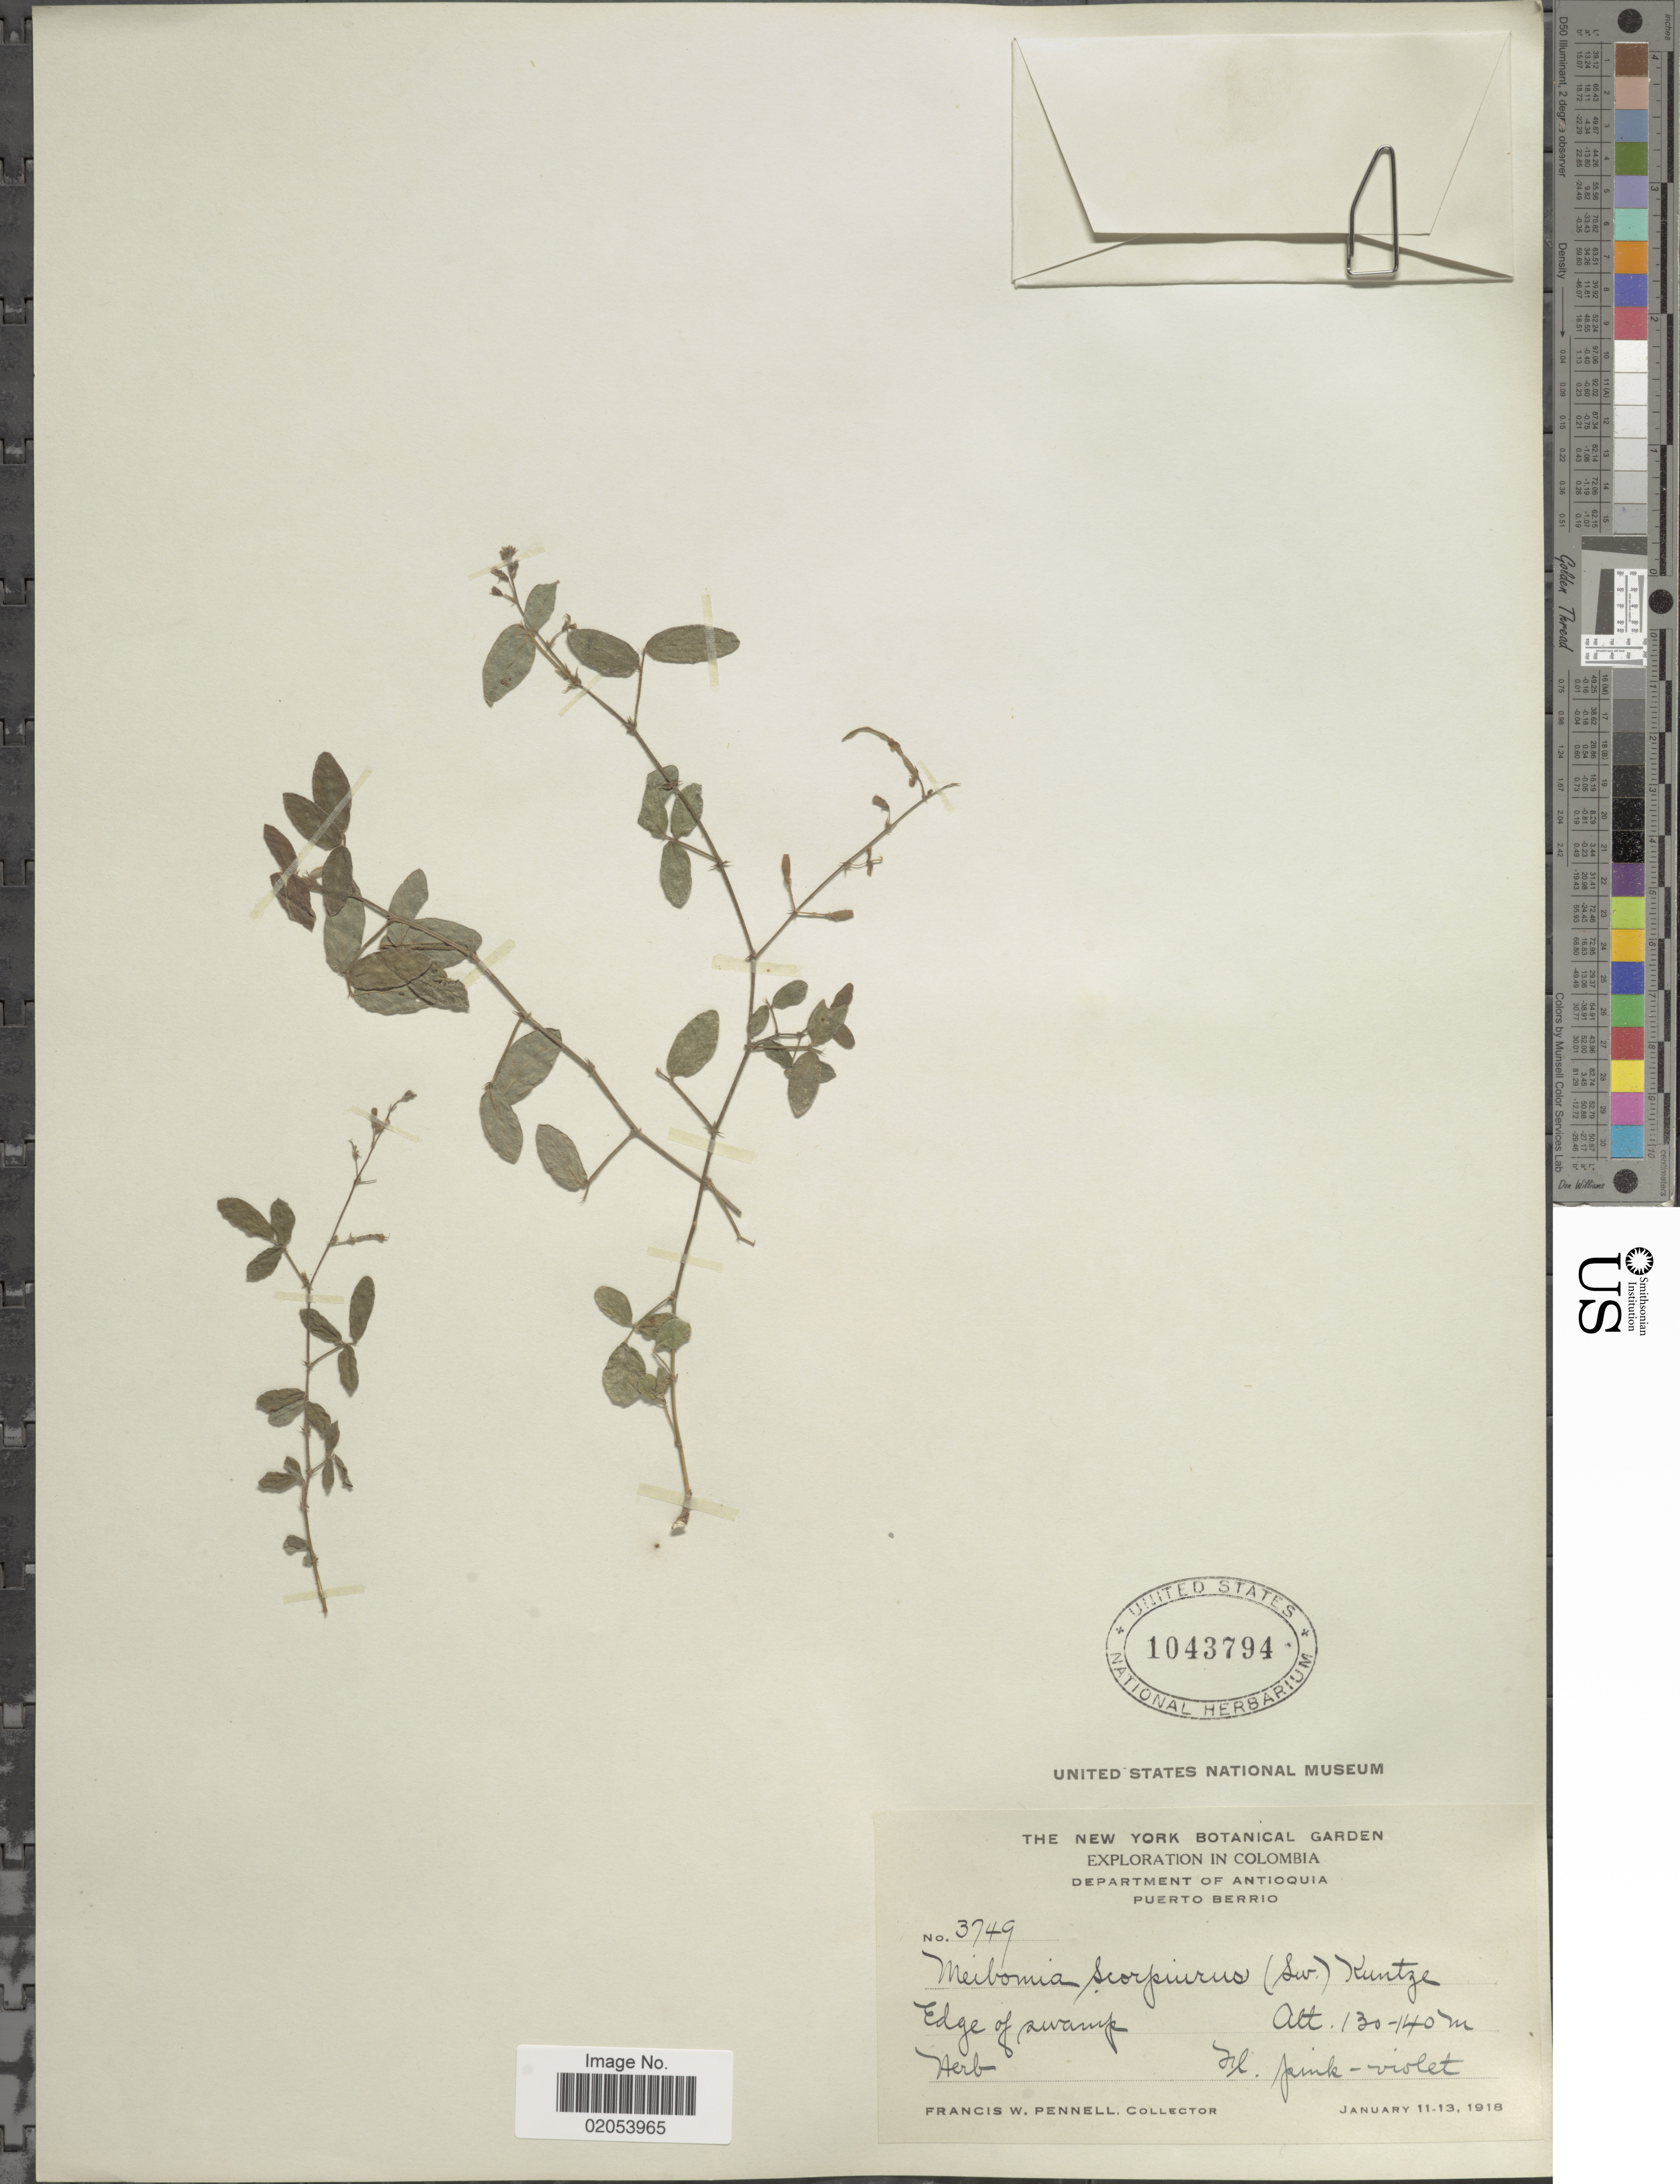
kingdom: Plantae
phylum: Tracheophyta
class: Magnoliopsida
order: Fabales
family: Fabaceae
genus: Desmodium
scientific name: Desmodium scorpiurus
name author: (Sw.) Desv. ex DC.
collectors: F. W. Pennell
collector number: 3749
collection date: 1918-01-11/1918-01-13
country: Colombia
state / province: Antioquia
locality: Puerto Berrio. Edge of swamp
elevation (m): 130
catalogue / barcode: US 1043794